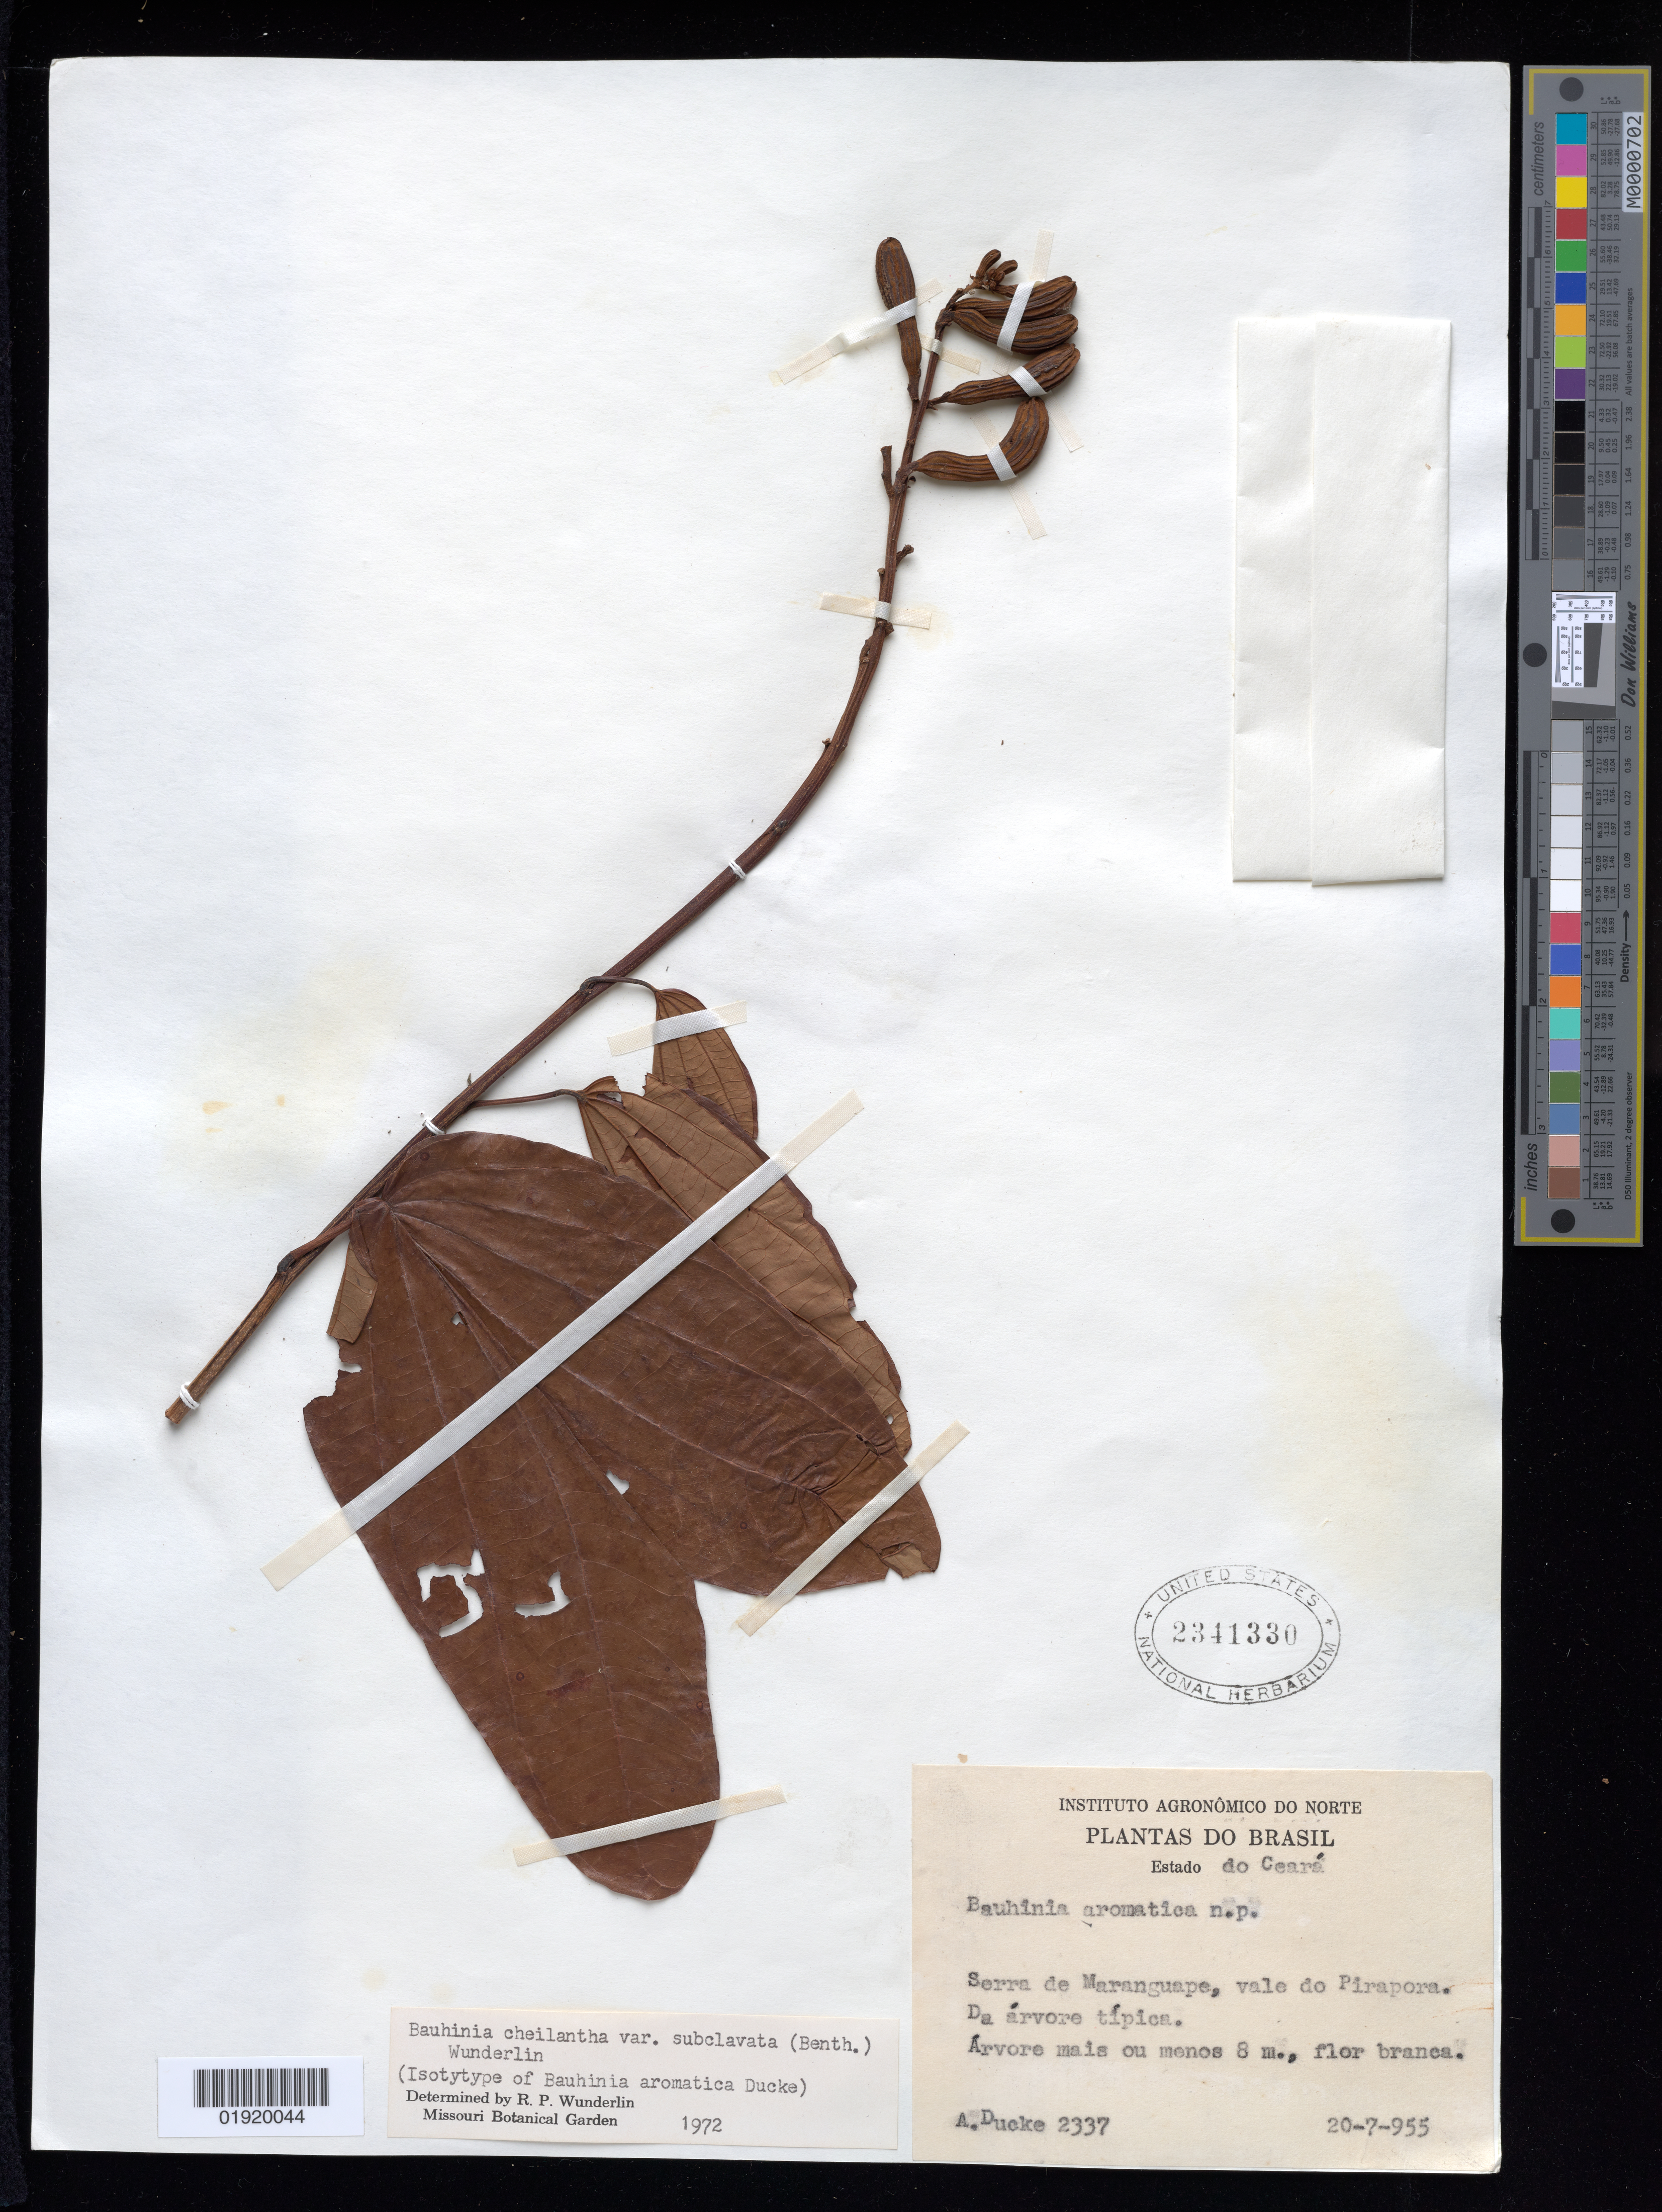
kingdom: Plantae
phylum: Tracheophyta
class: Magnoliopsida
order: Fabales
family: Fabaceae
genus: Bauhinia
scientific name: Bauhinia aromatica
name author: Ducke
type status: Isosyntype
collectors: A. Ducke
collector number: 2337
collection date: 1955-07-20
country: Brazil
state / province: Ceará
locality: Estado do Ceará. Serra de Maranguape, vale do Pirapora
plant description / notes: Annotated by R.P. Wunderlin (1972) as "isotype" but Ducke 2337 consists of collections made on 2 different dates (syntypes) (US has duplicates of both); Annotated by R.P. Wunderlin (1972) as Bauhinia cheilantha var. subclavata (Benth.) Wunderlin, apparently an ined. combination never published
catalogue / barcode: US 2341330